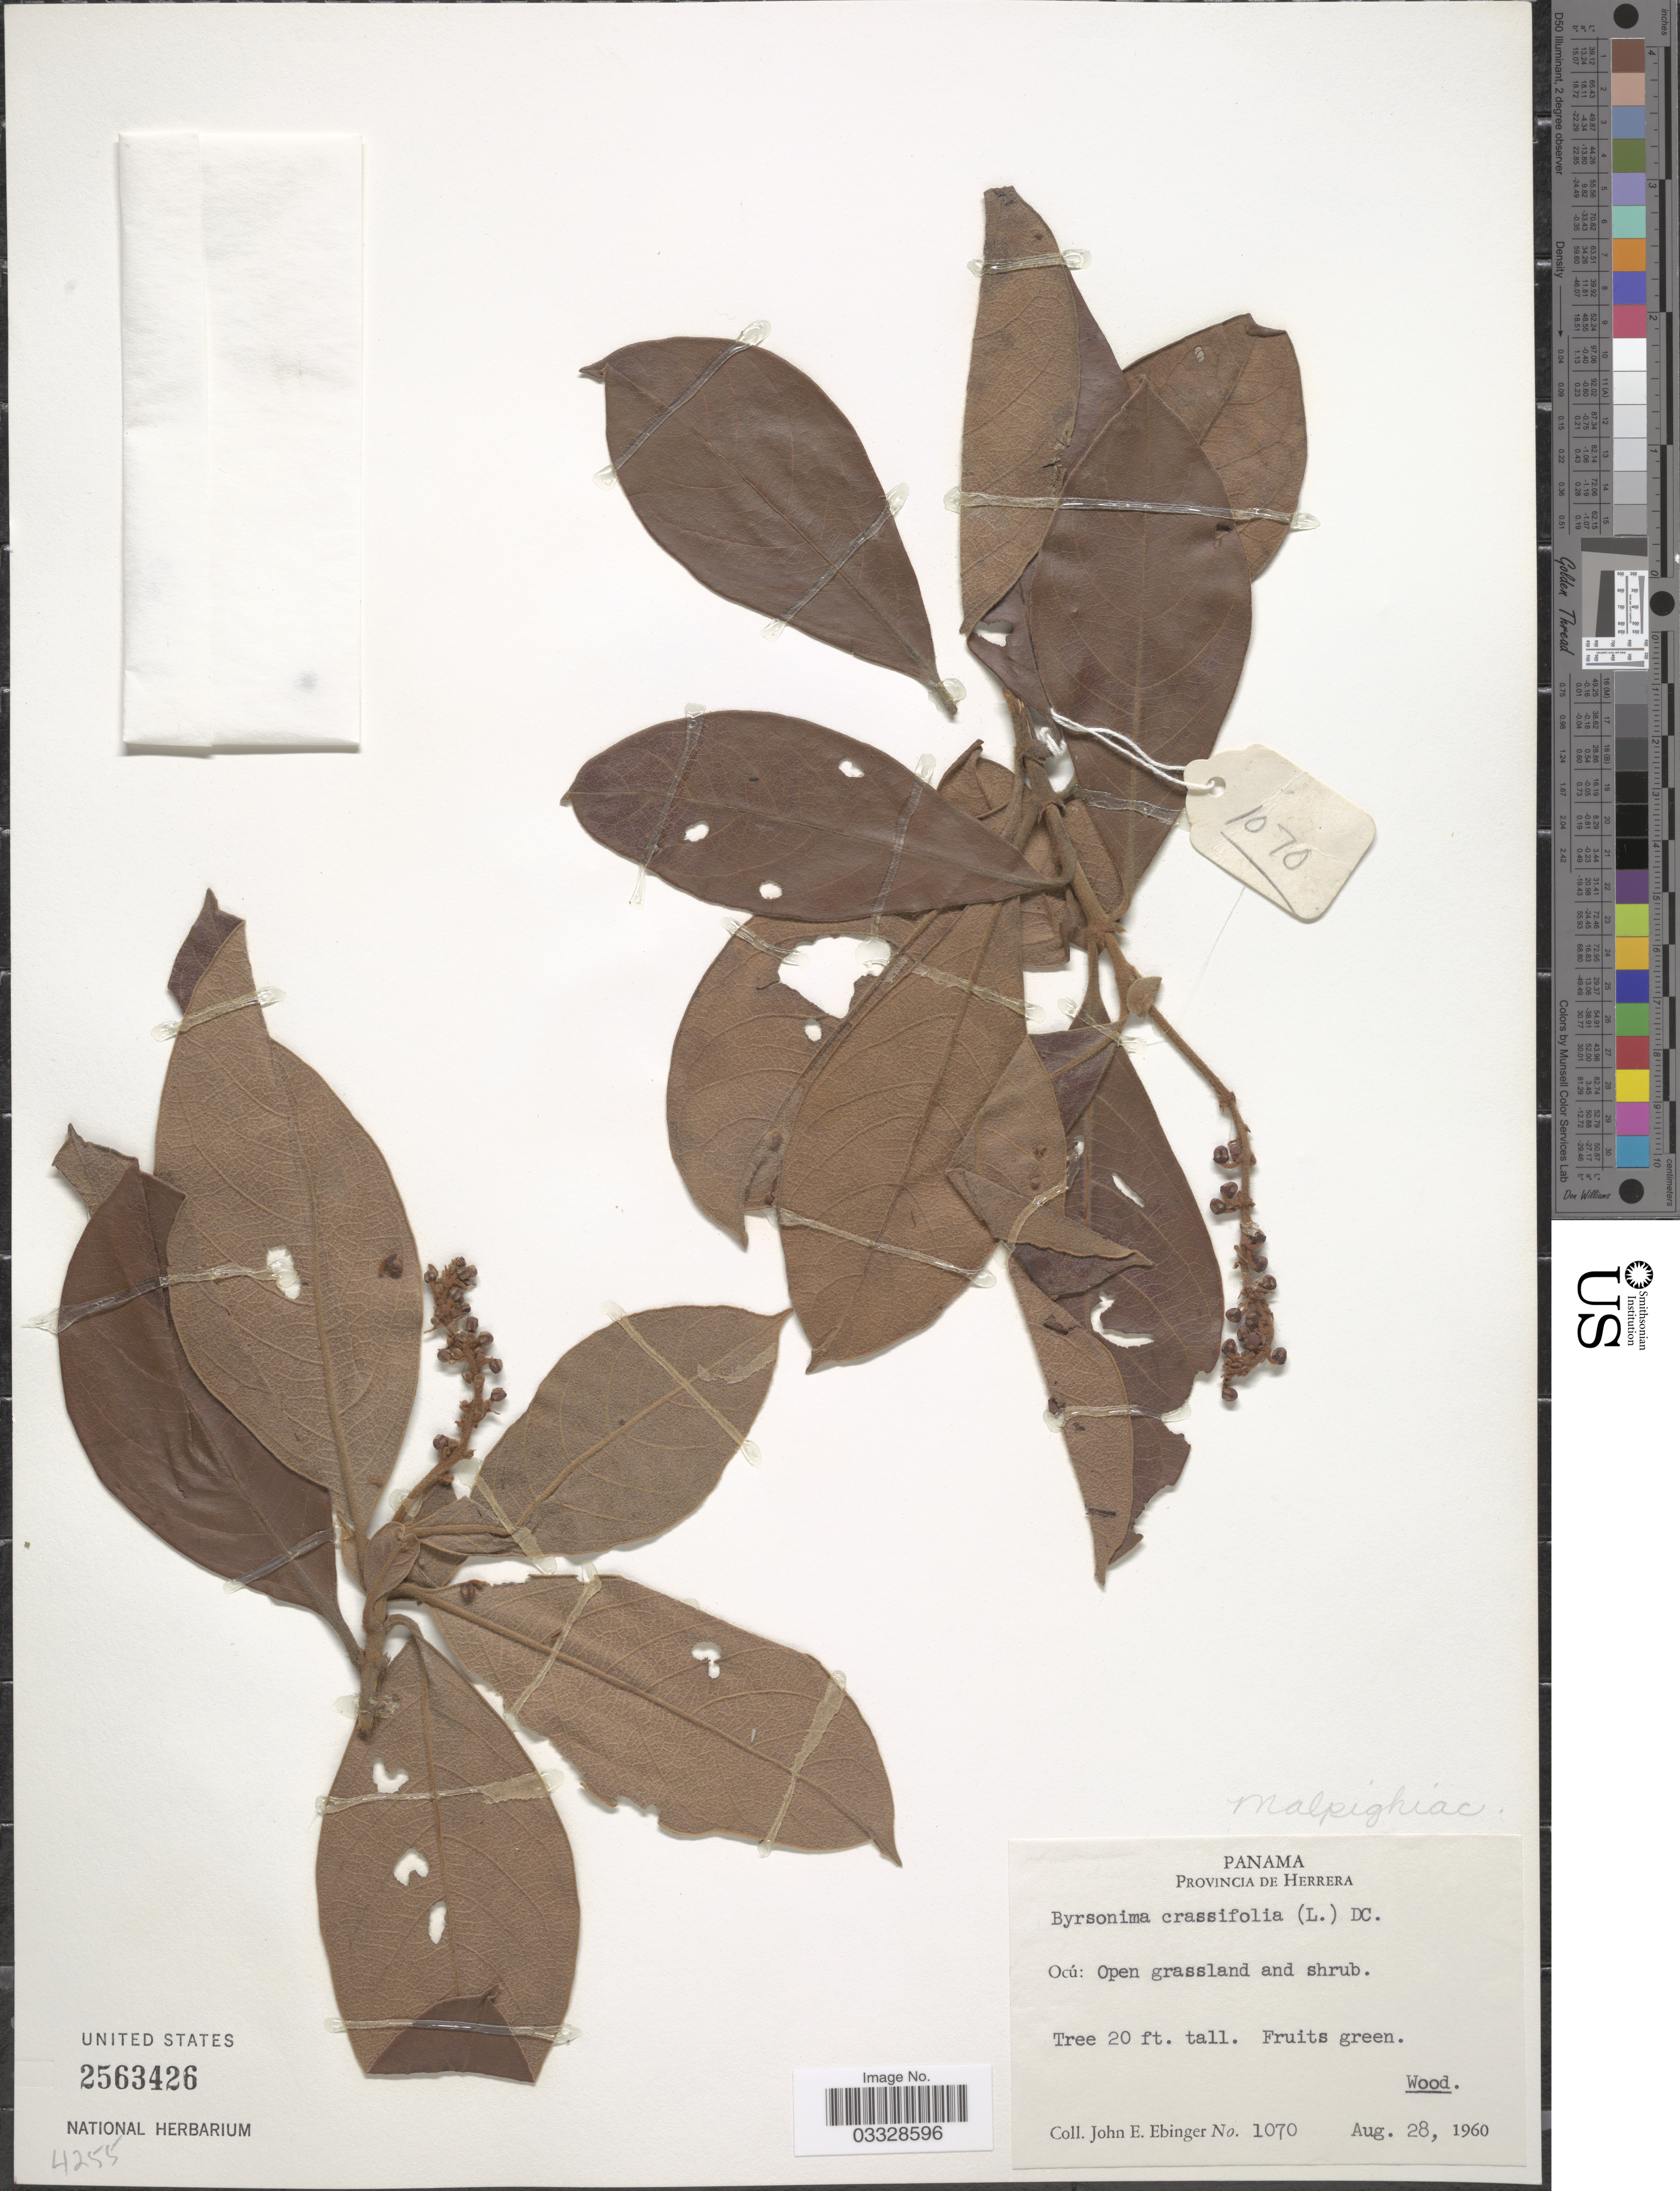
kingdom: Plantae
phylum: Tracheophyta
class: Magnoliopsida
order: Malpighiales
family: Malpighiaceae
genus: Byrsonima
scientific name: Byrsonima crassifolia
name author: (L.) Kunth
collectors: J. Ebinger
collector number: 1070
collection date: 1960-08-28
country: Panama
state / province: Herrera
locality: Ocú.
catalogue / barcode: US 2563426